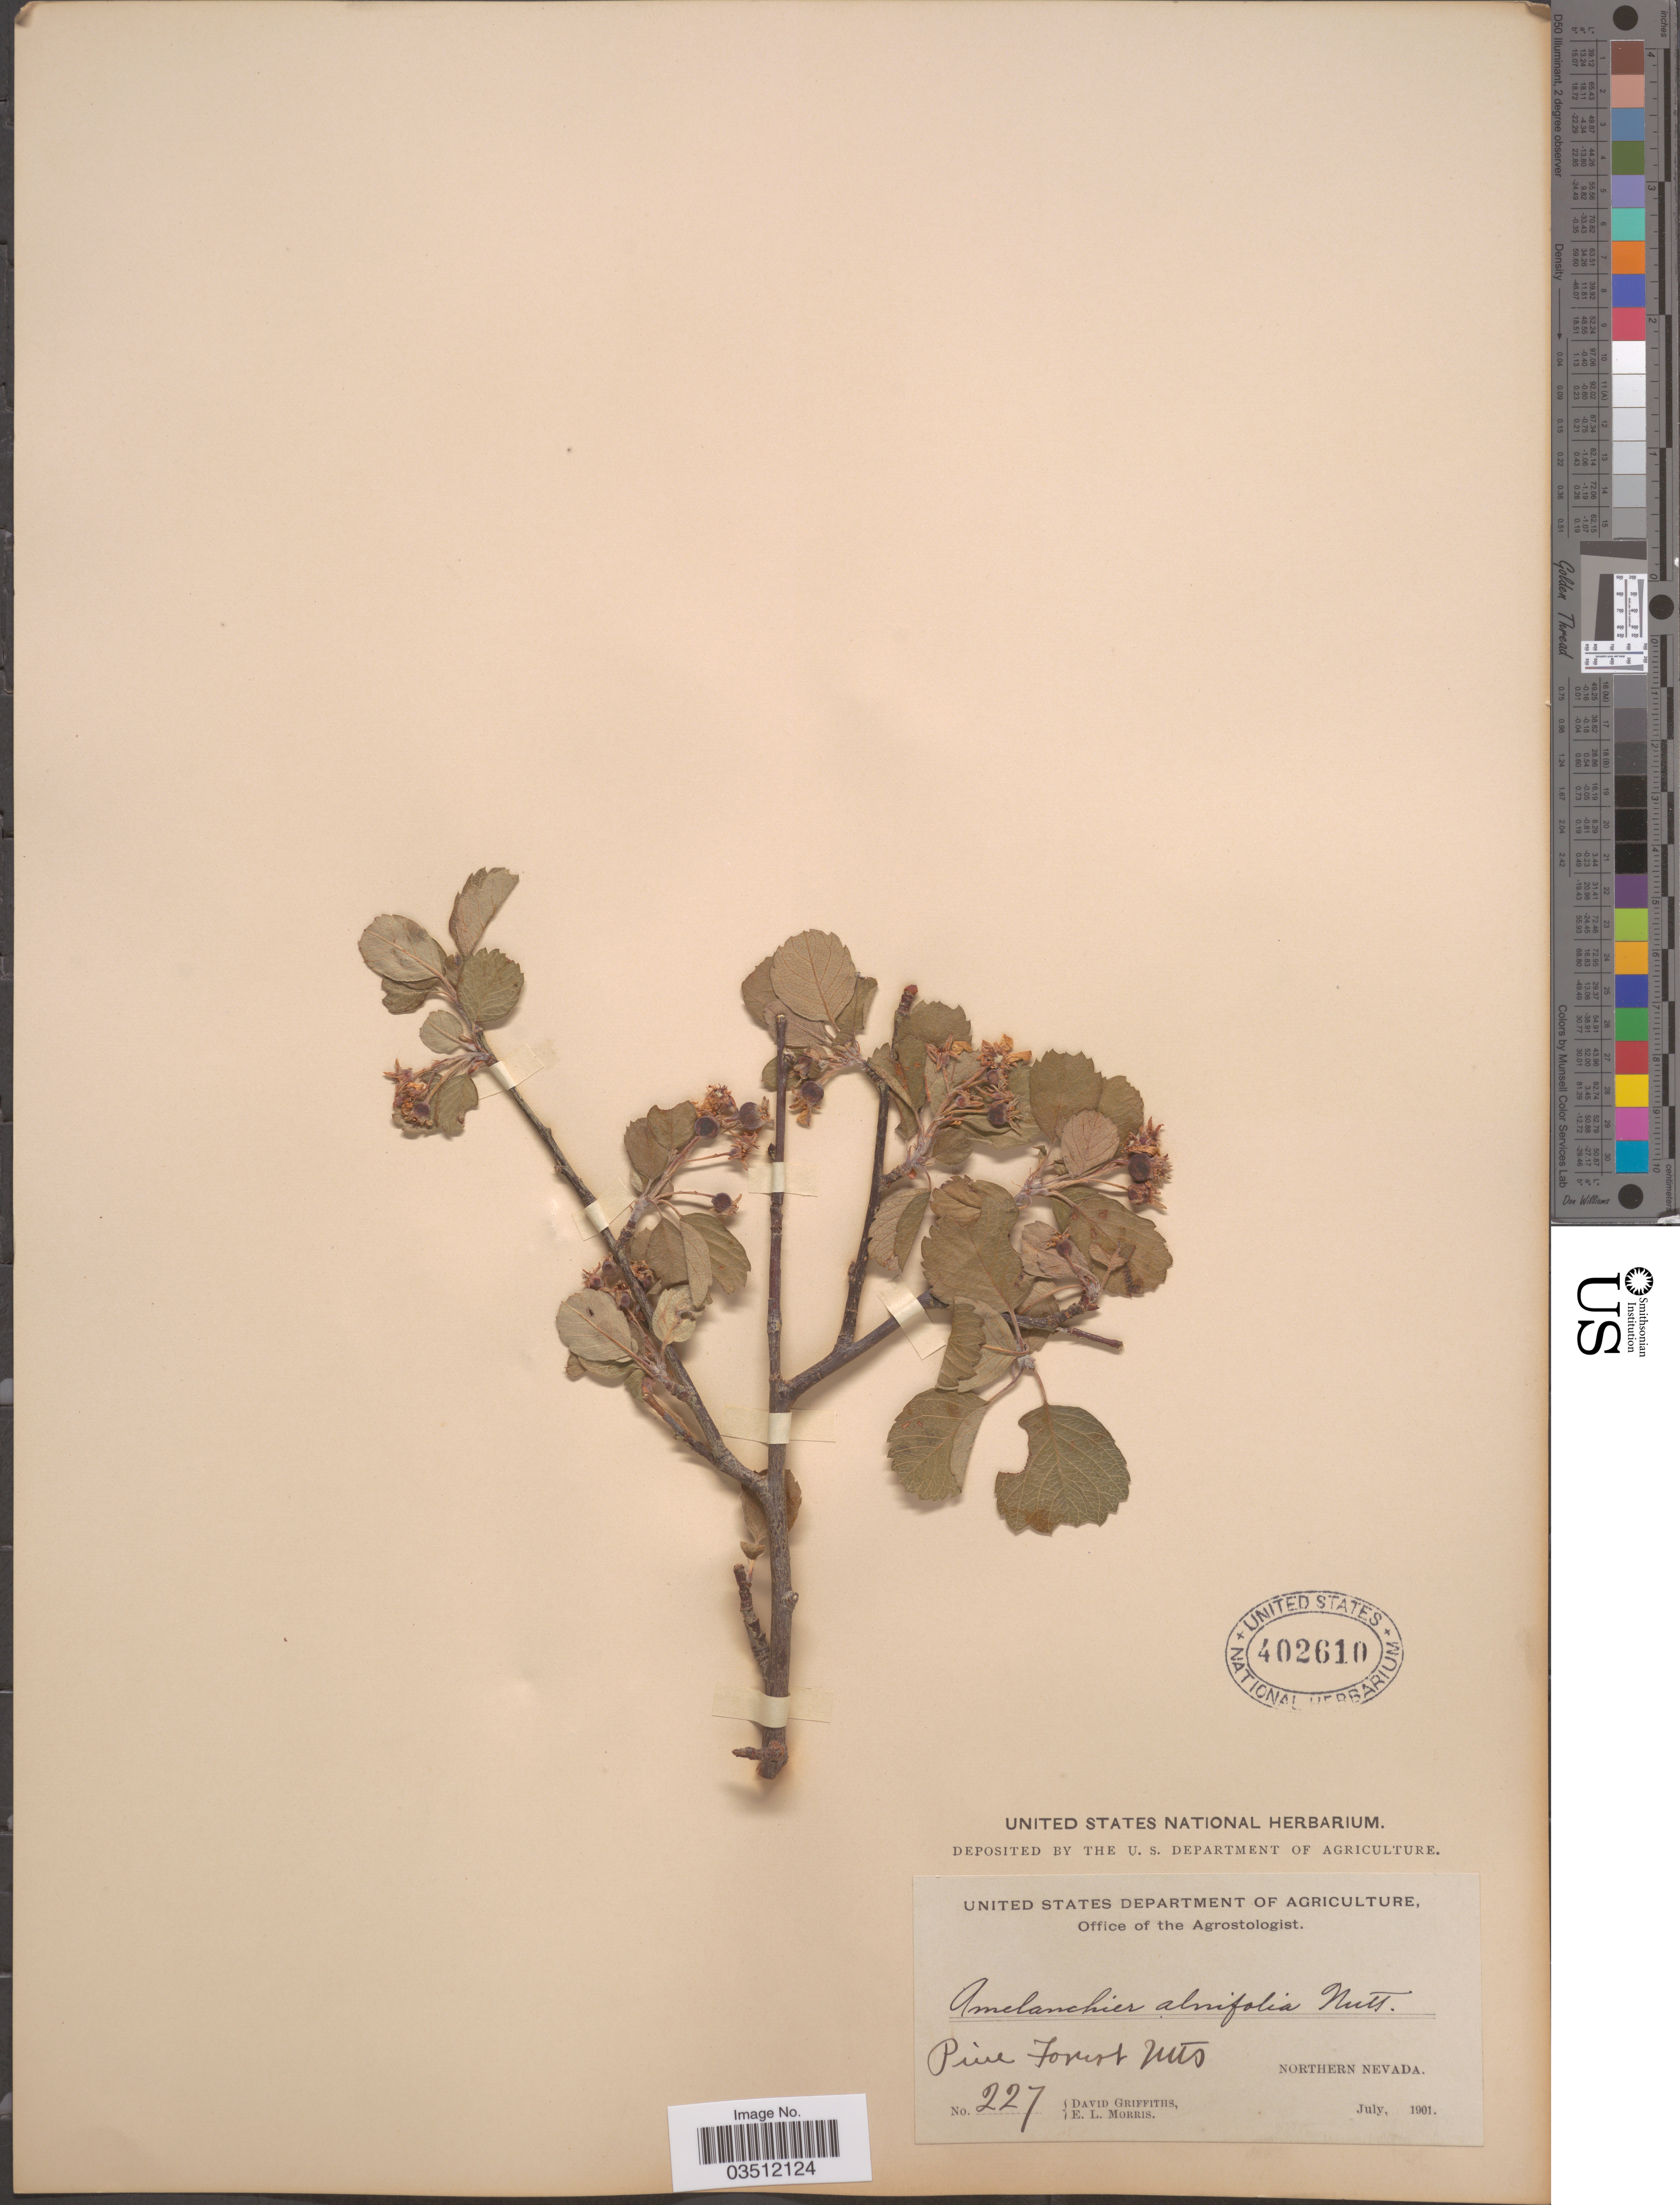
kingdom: Plantae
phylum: Tracheophyta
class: Magnoliopsida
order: Rosales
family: Rosaceae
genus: Amelanchier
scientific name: Amelanchier florida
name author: Lindl.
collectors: D. Griffiths & E. Morris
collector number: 227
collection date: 1901-07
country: United States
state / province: Nevada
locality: Pine Forest Mts. Northern Nevada.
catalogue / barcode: US 402610